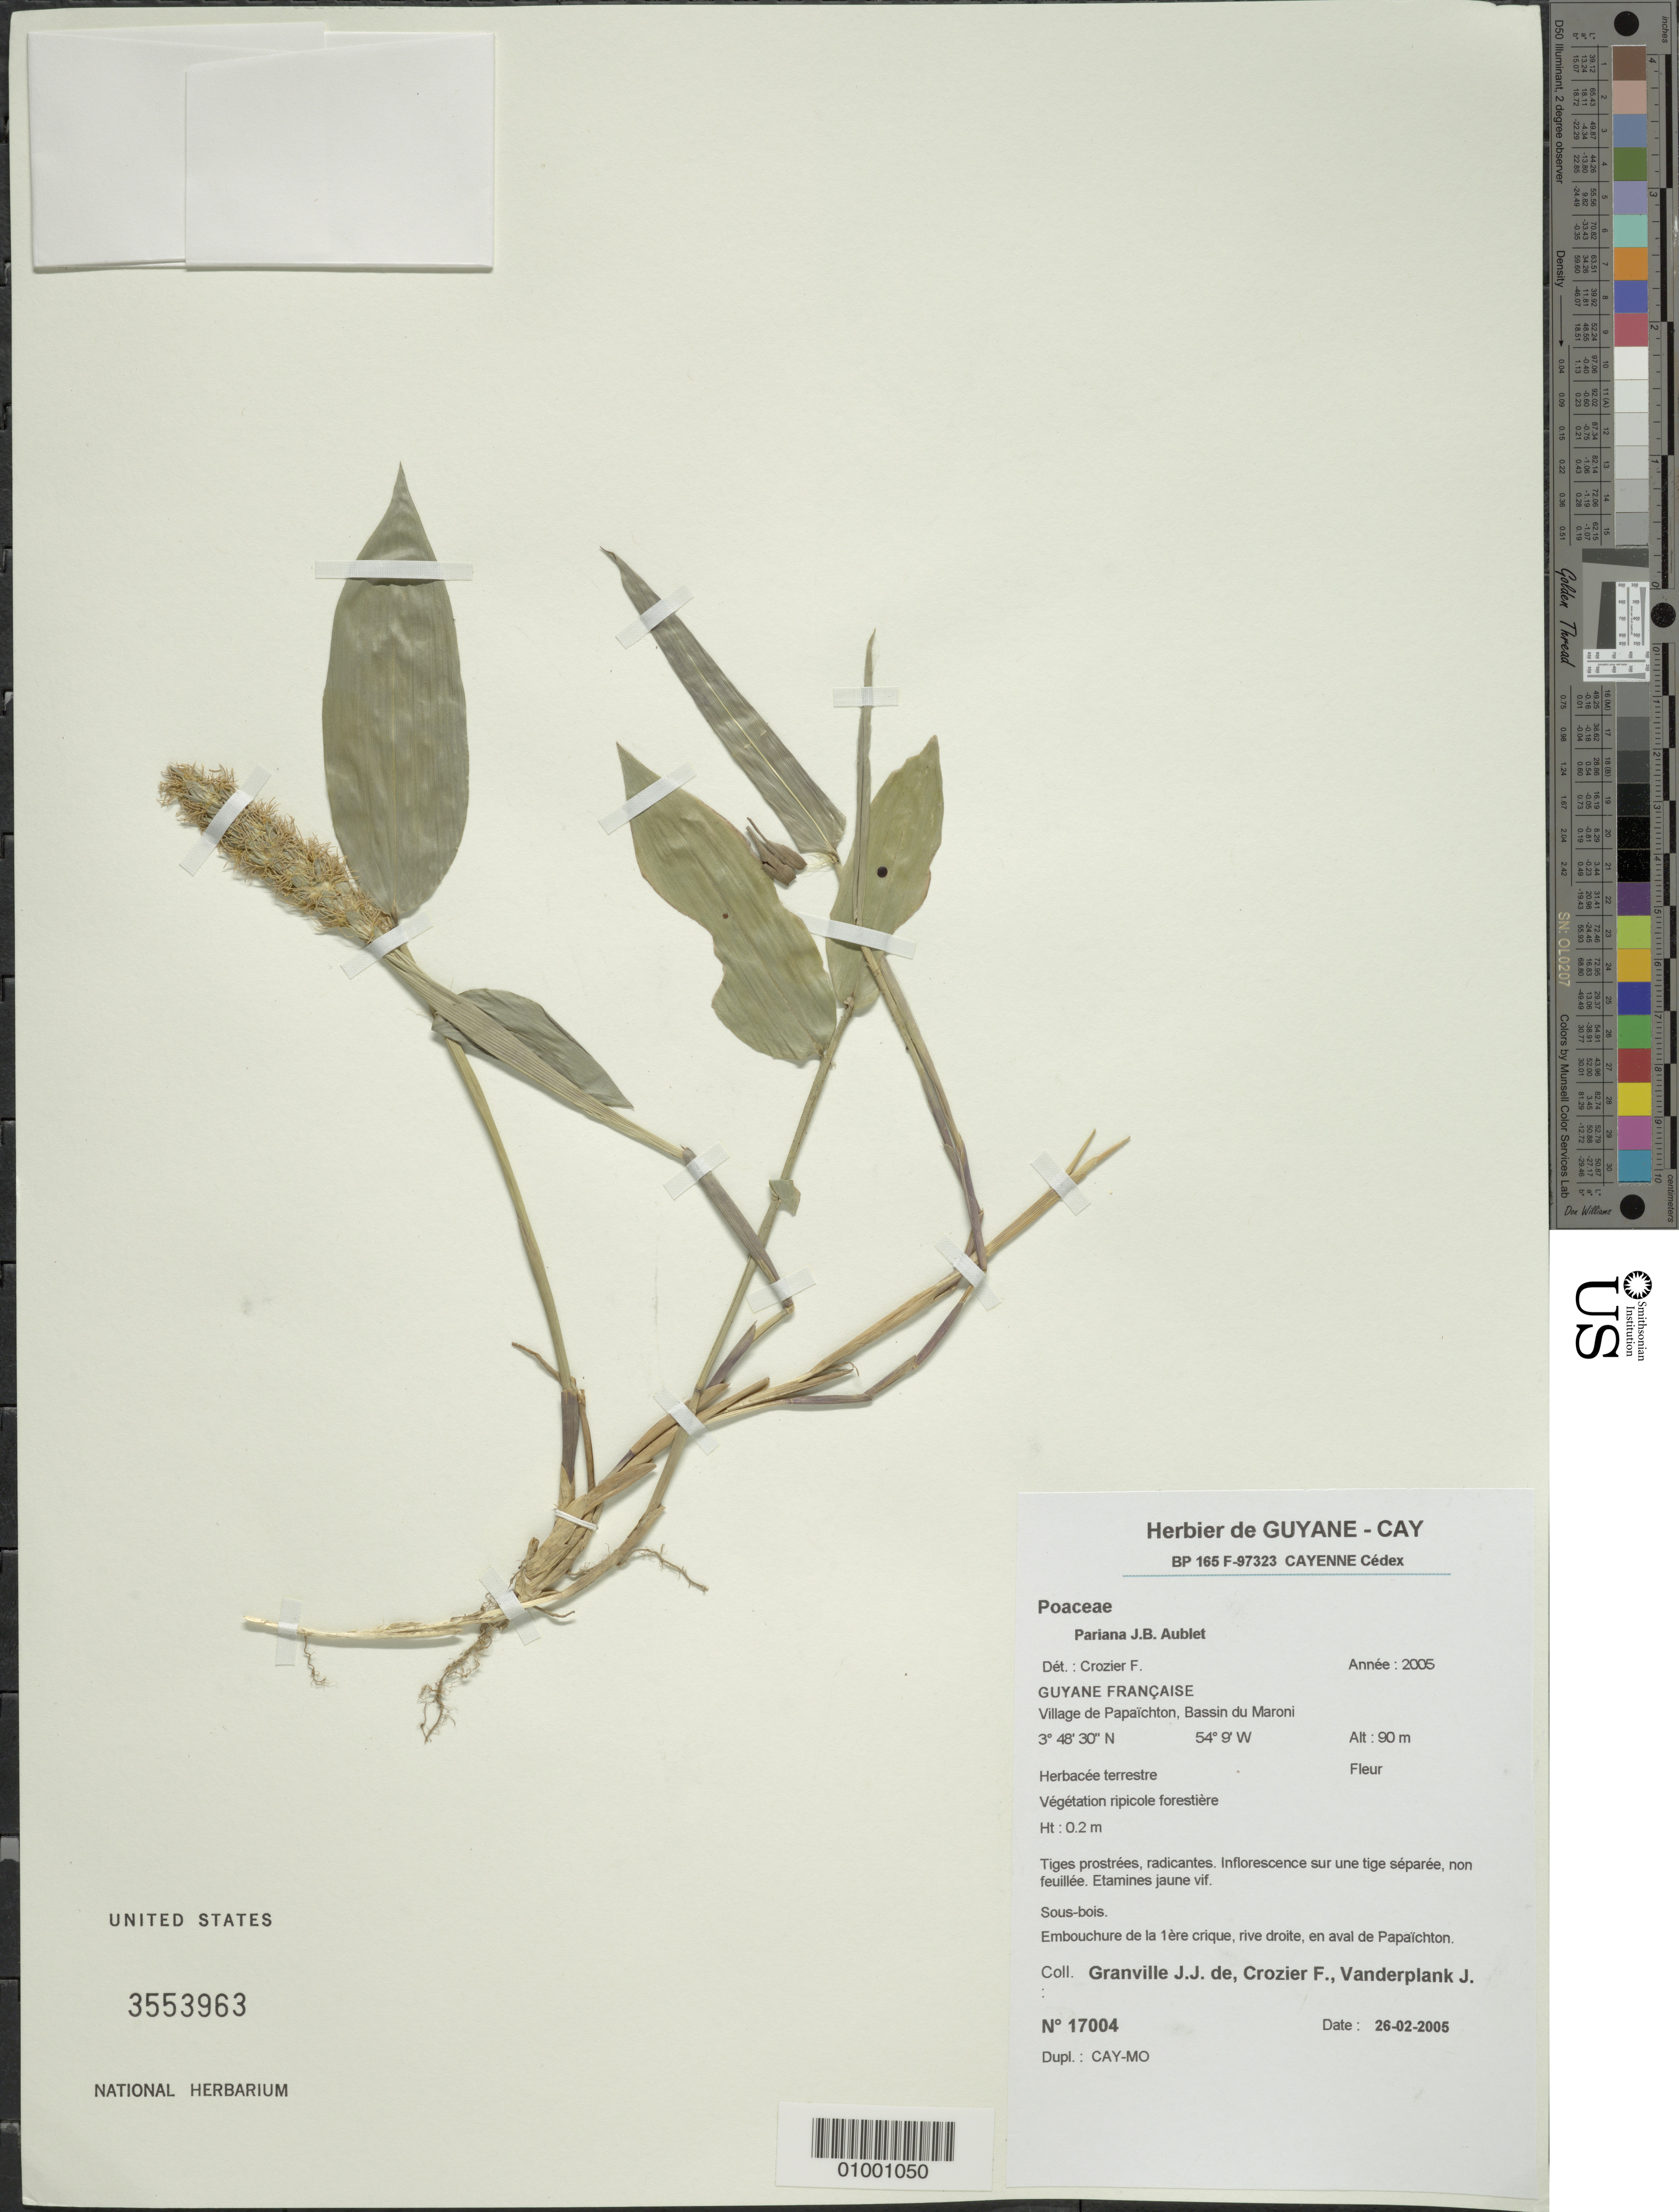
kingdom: Plantae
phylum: Tracheophyta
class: Liliopsida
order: Poales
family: Poaceae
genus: Pariana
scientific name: Pariana sp.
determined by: Crozier, F.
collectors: J.-J. de Granville, F. Crozier & J. Vanderplank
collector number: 17004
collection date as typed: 26-Feb-05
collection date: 2005-02-26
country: French Guiana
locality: Village de Papaïchton, Bassin du Maroni. Embouchure de la 1ere crique, rive droite, en aval de Papaïchton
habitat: Vegetation ripicole forestiere. Sous-bois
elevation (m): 90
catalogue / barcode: US 3553963